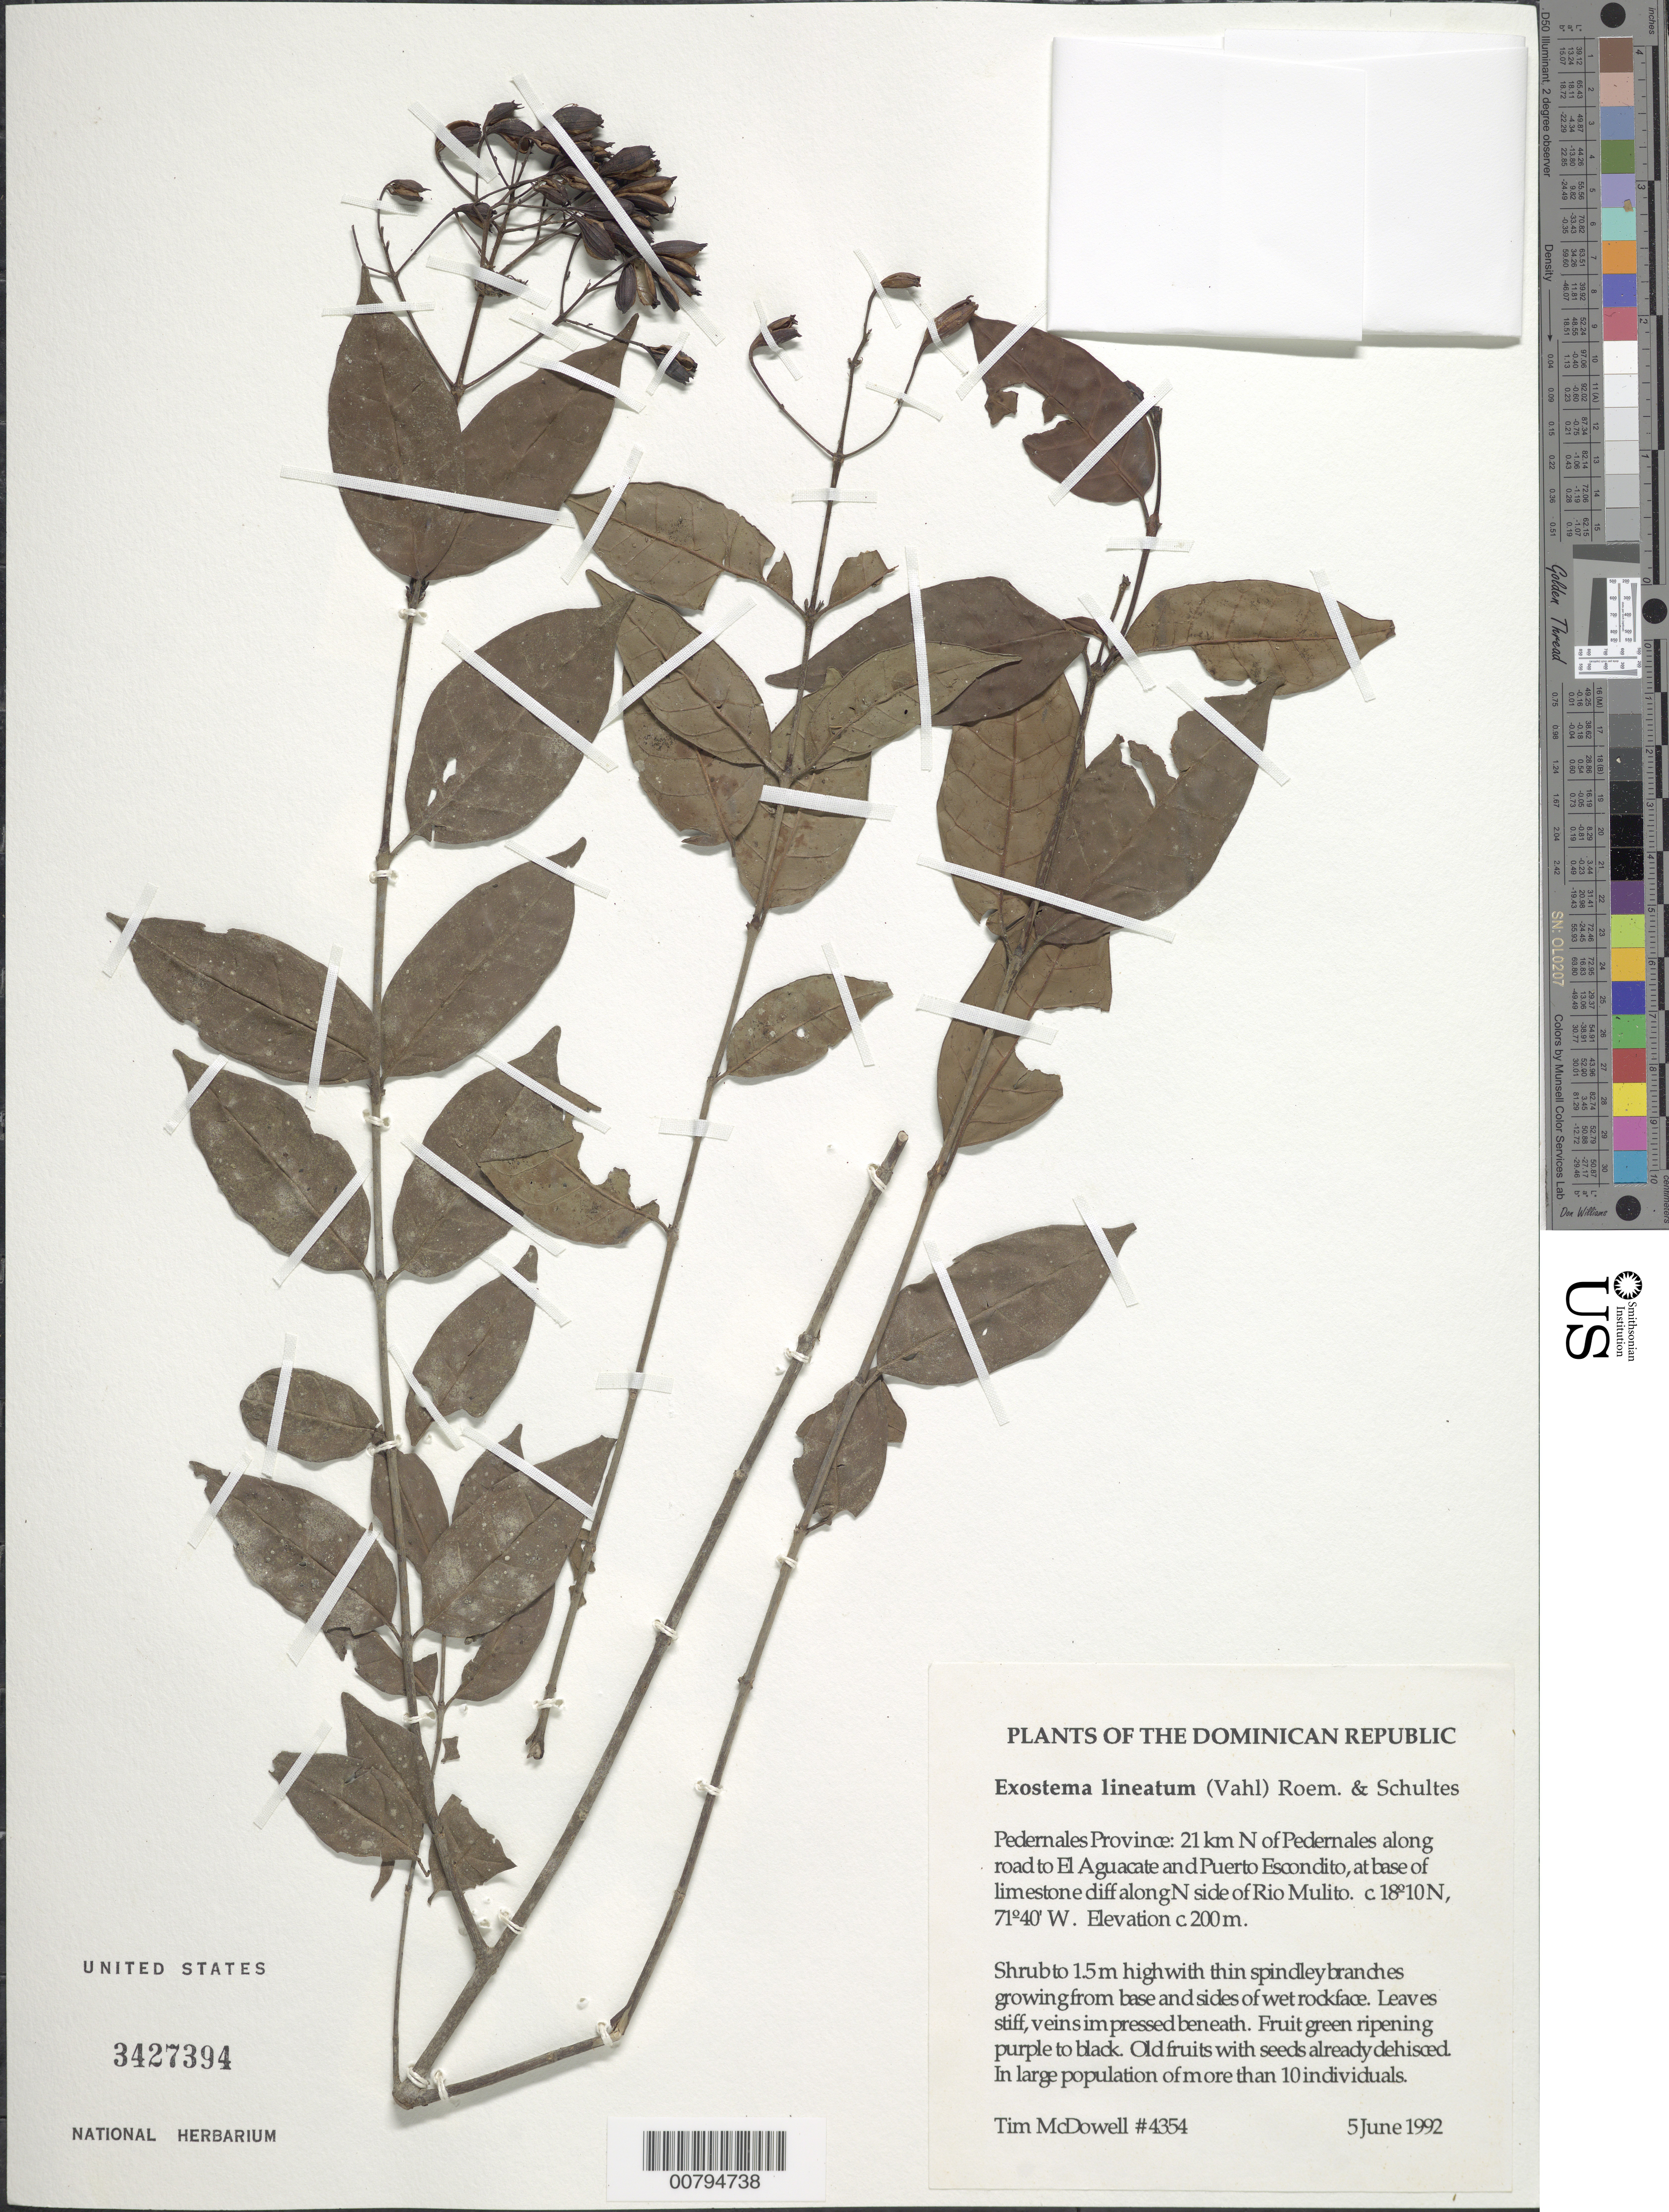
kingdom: Plantae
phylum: Tracheophyta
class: Magnoliopsida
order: Gentianales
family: Rubiaceae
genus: Exostema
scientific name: Exostema lineatum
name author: (Vahl) Roem. & Schult.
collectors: T. McDowell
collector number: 4354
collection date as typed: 05 Jun 1992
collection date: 1992-06-05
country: Dominican Republic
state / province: Pedernales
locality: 21 km N of Pedernales along road to El Aguacate and Puerto Escondito; at base of cliff, along N side of Rio Mulito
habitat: Base of limestone cliff. Growing from base and sides of wet rockface.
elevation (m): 200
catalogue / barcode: US 3427394